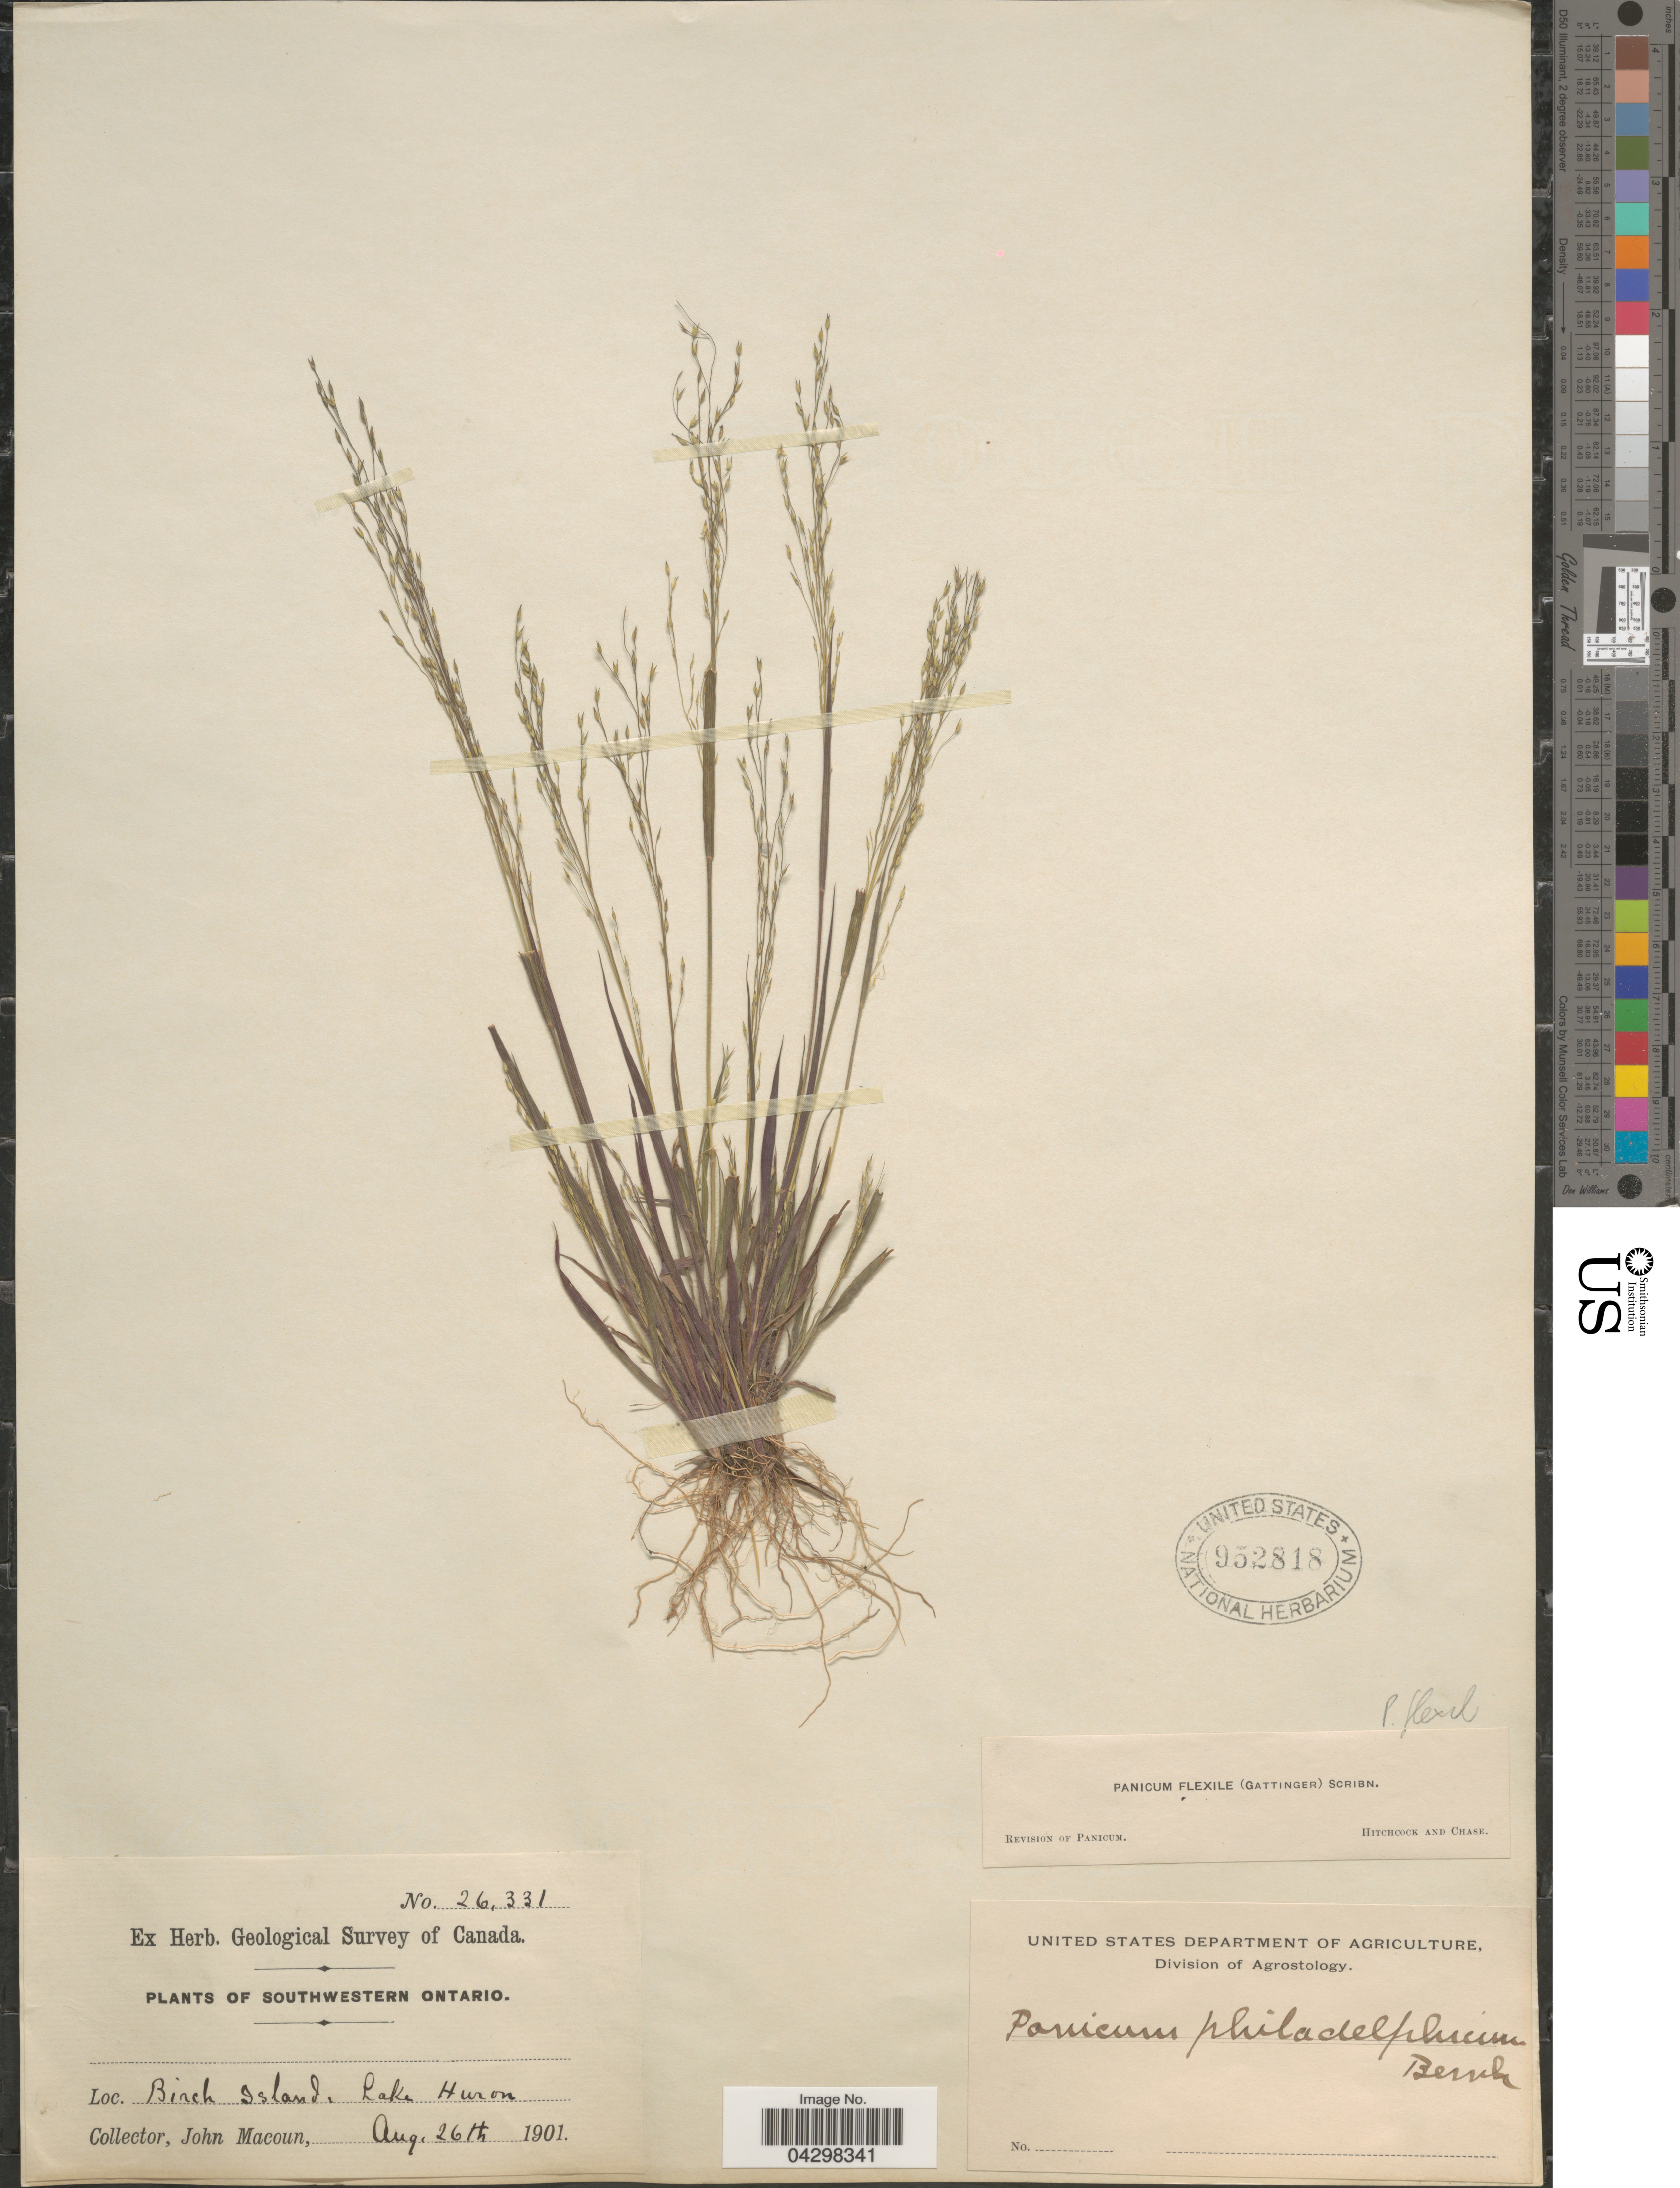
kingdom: Plantae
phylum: Tracheophyta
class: Liliopsida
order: Poales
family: Poaceae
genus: Panicum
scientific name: Panicum flexile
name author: (Gatt.) Scribn.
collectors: J. Macoun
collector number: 26331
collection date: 1901-08-26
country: Canada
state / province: Ontario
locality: Geological Survey of Canada. Southwestern Ontario. Birch Island, Lake Huron.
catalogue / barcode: US 952818